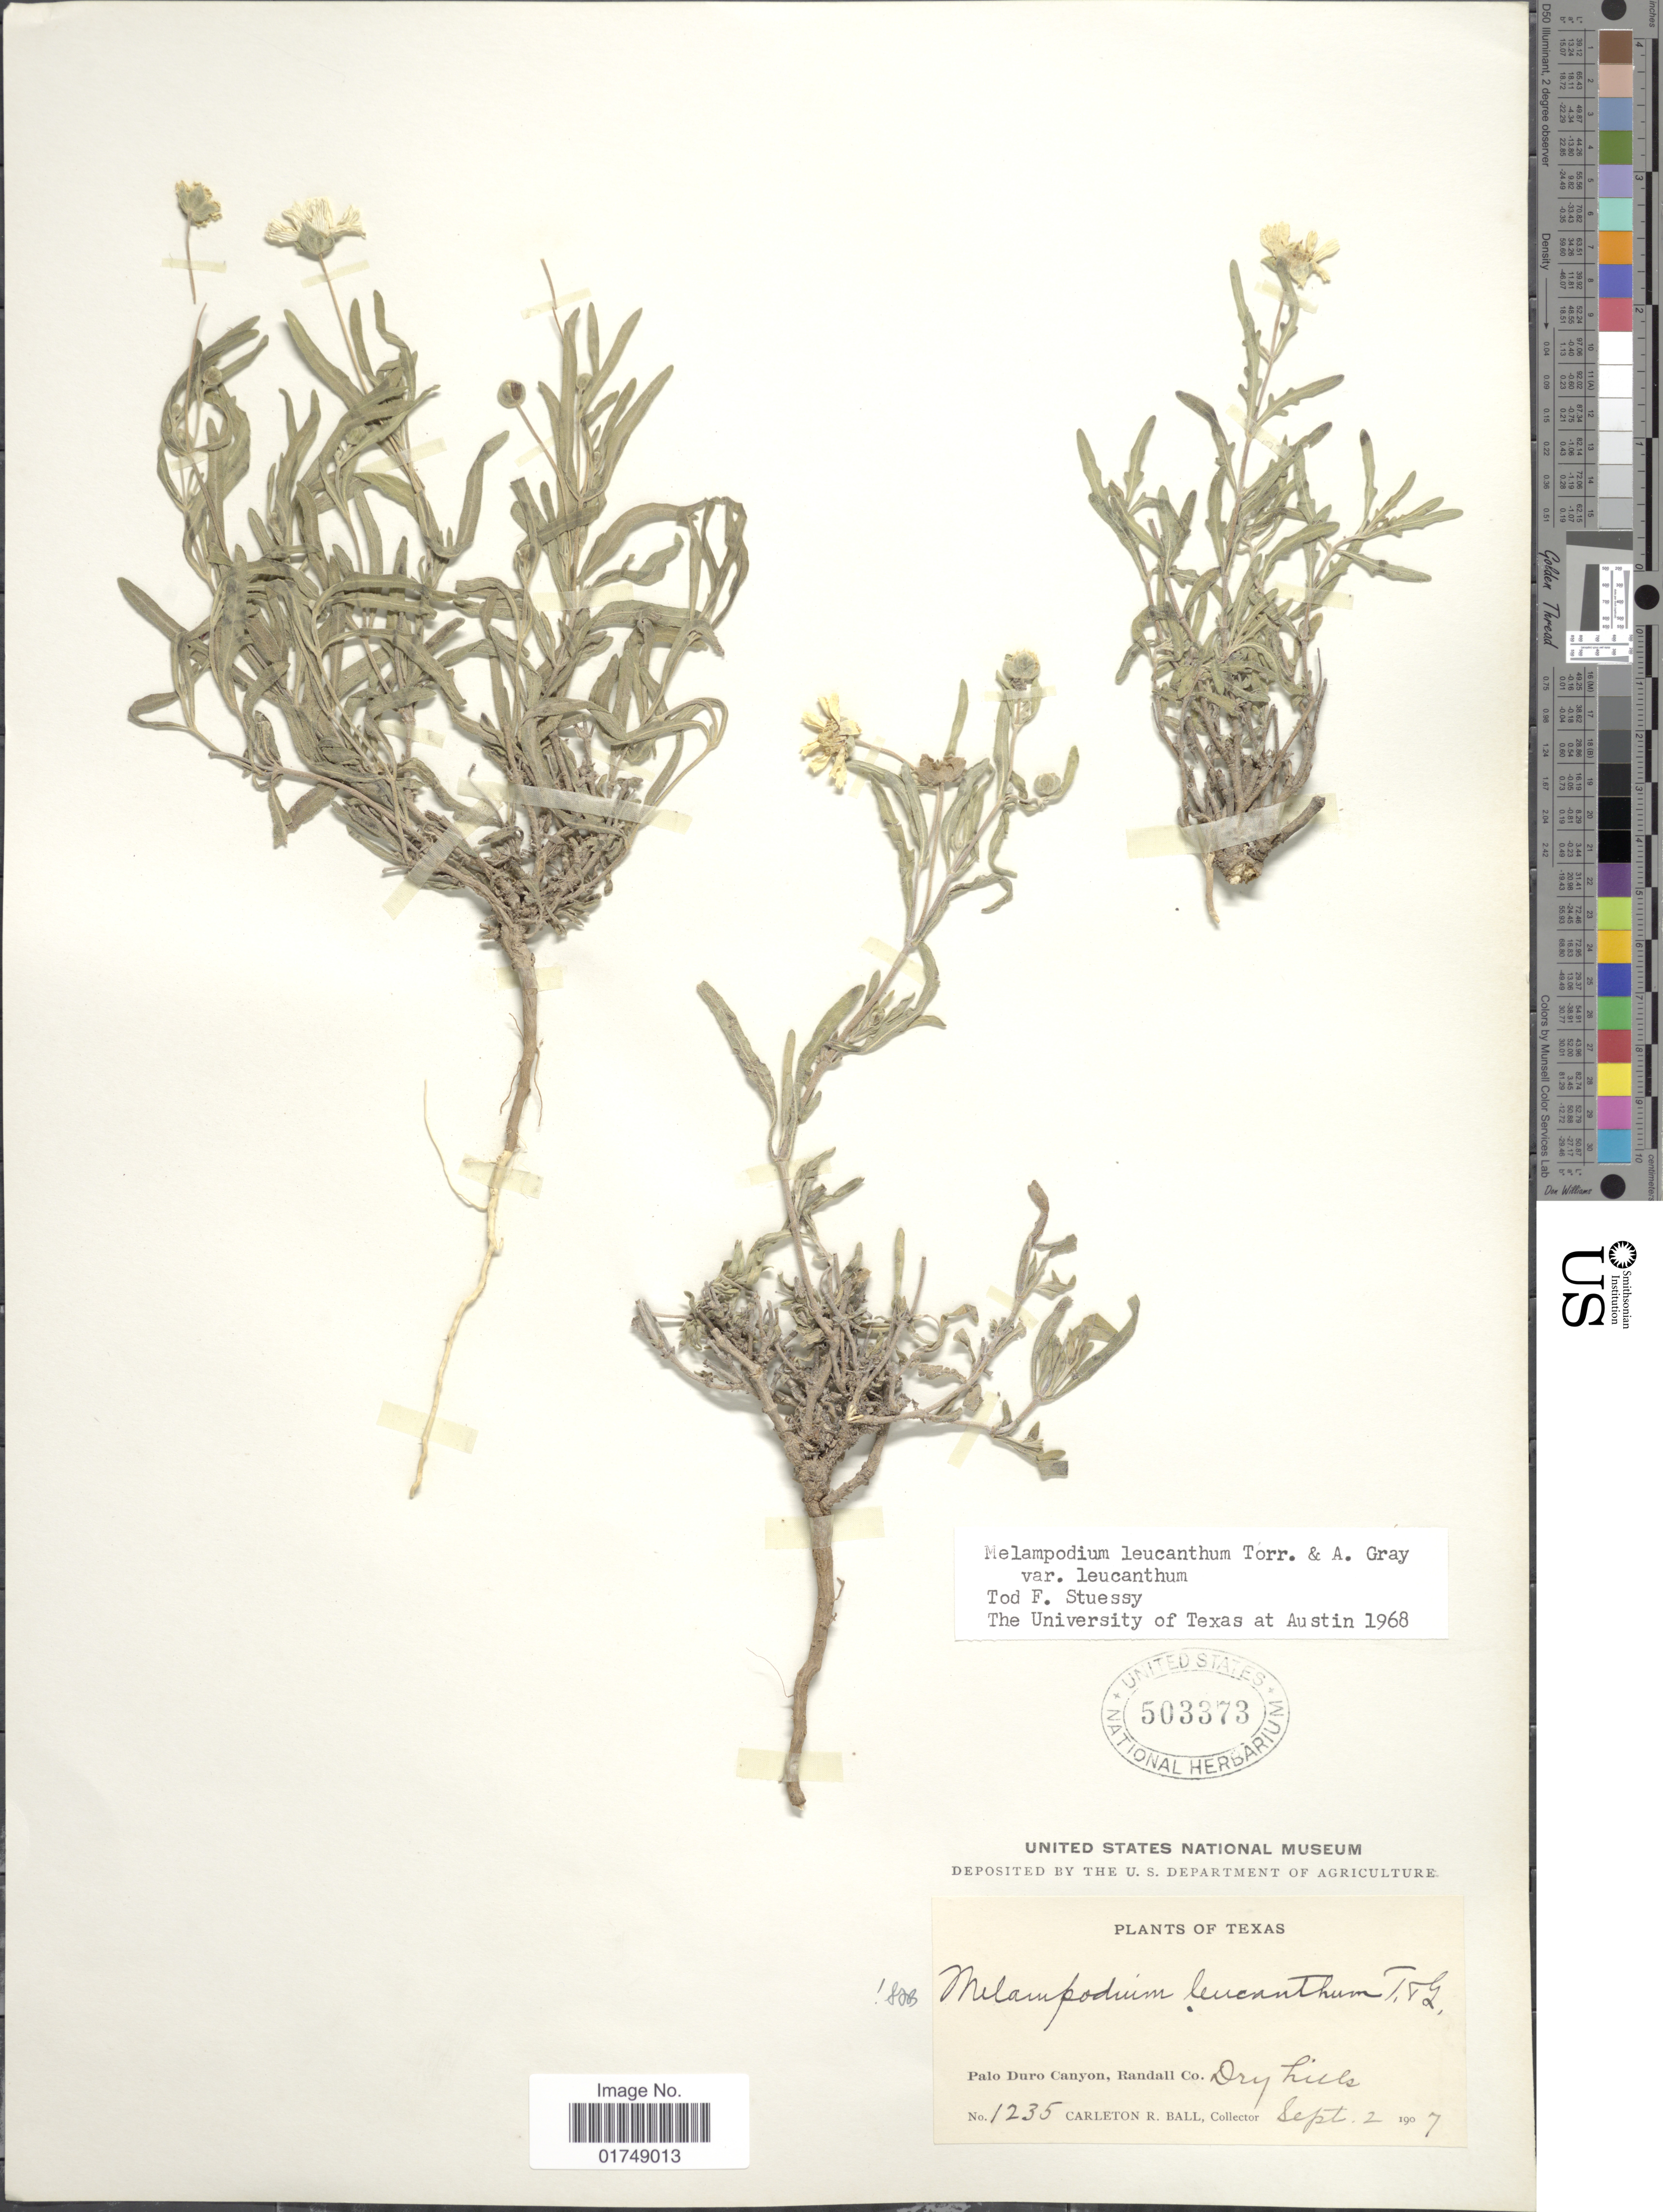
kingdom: Plantae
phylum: Tracheophyta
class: Magnoliopsida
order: Asterales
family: Asteraceae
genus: Melampodium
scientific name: Melampodium leucanthum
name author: Torr. & A. Gray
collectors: C. R. Ball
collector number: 1235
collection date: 1907-09-02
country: United States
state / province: Texas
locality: Palo Duro Canyon, Randall Co.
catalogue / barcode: US 503373